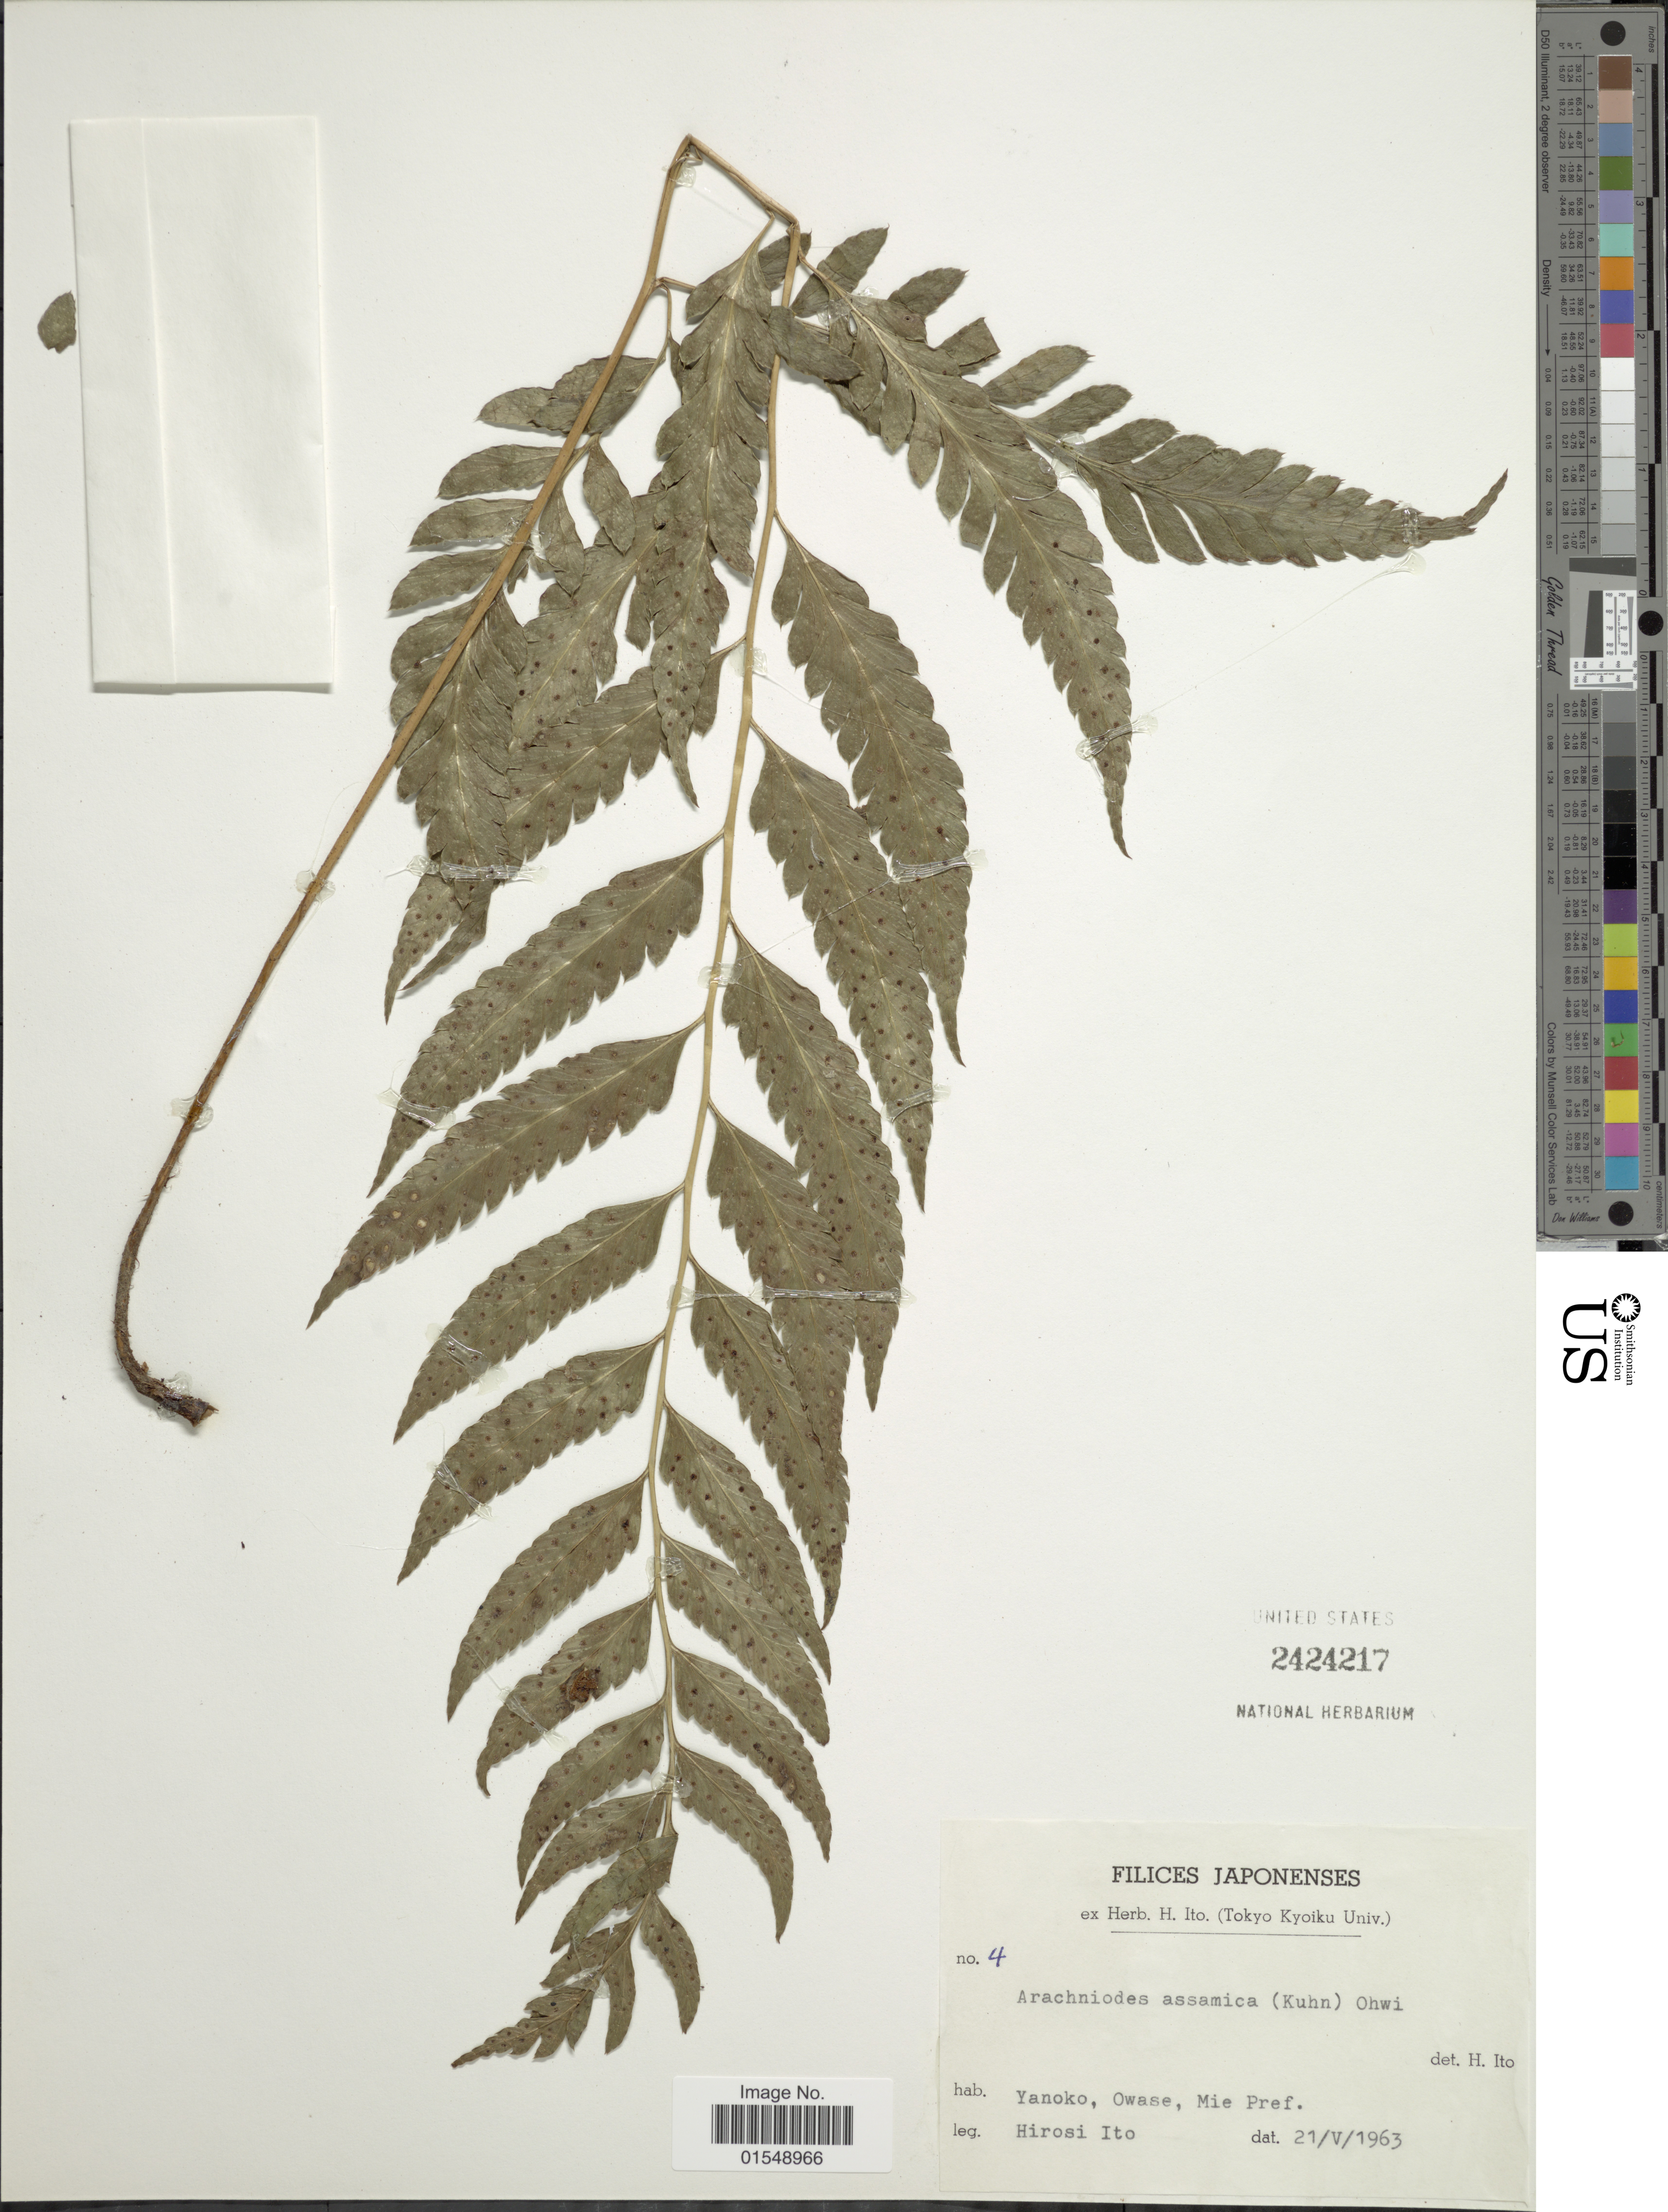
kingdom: Plantae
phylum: Tracheophyta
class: Polypodiopsida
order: Polypodiales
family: Dryopteridaceae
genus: Arachniodes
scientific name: Arachniodes assamica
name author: (Kuhn) Ohwi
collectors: H. Itô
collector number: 4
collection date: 1963-05-21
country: Japan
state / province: Mie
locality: Yanoko, Owase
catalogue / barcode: US 2424217